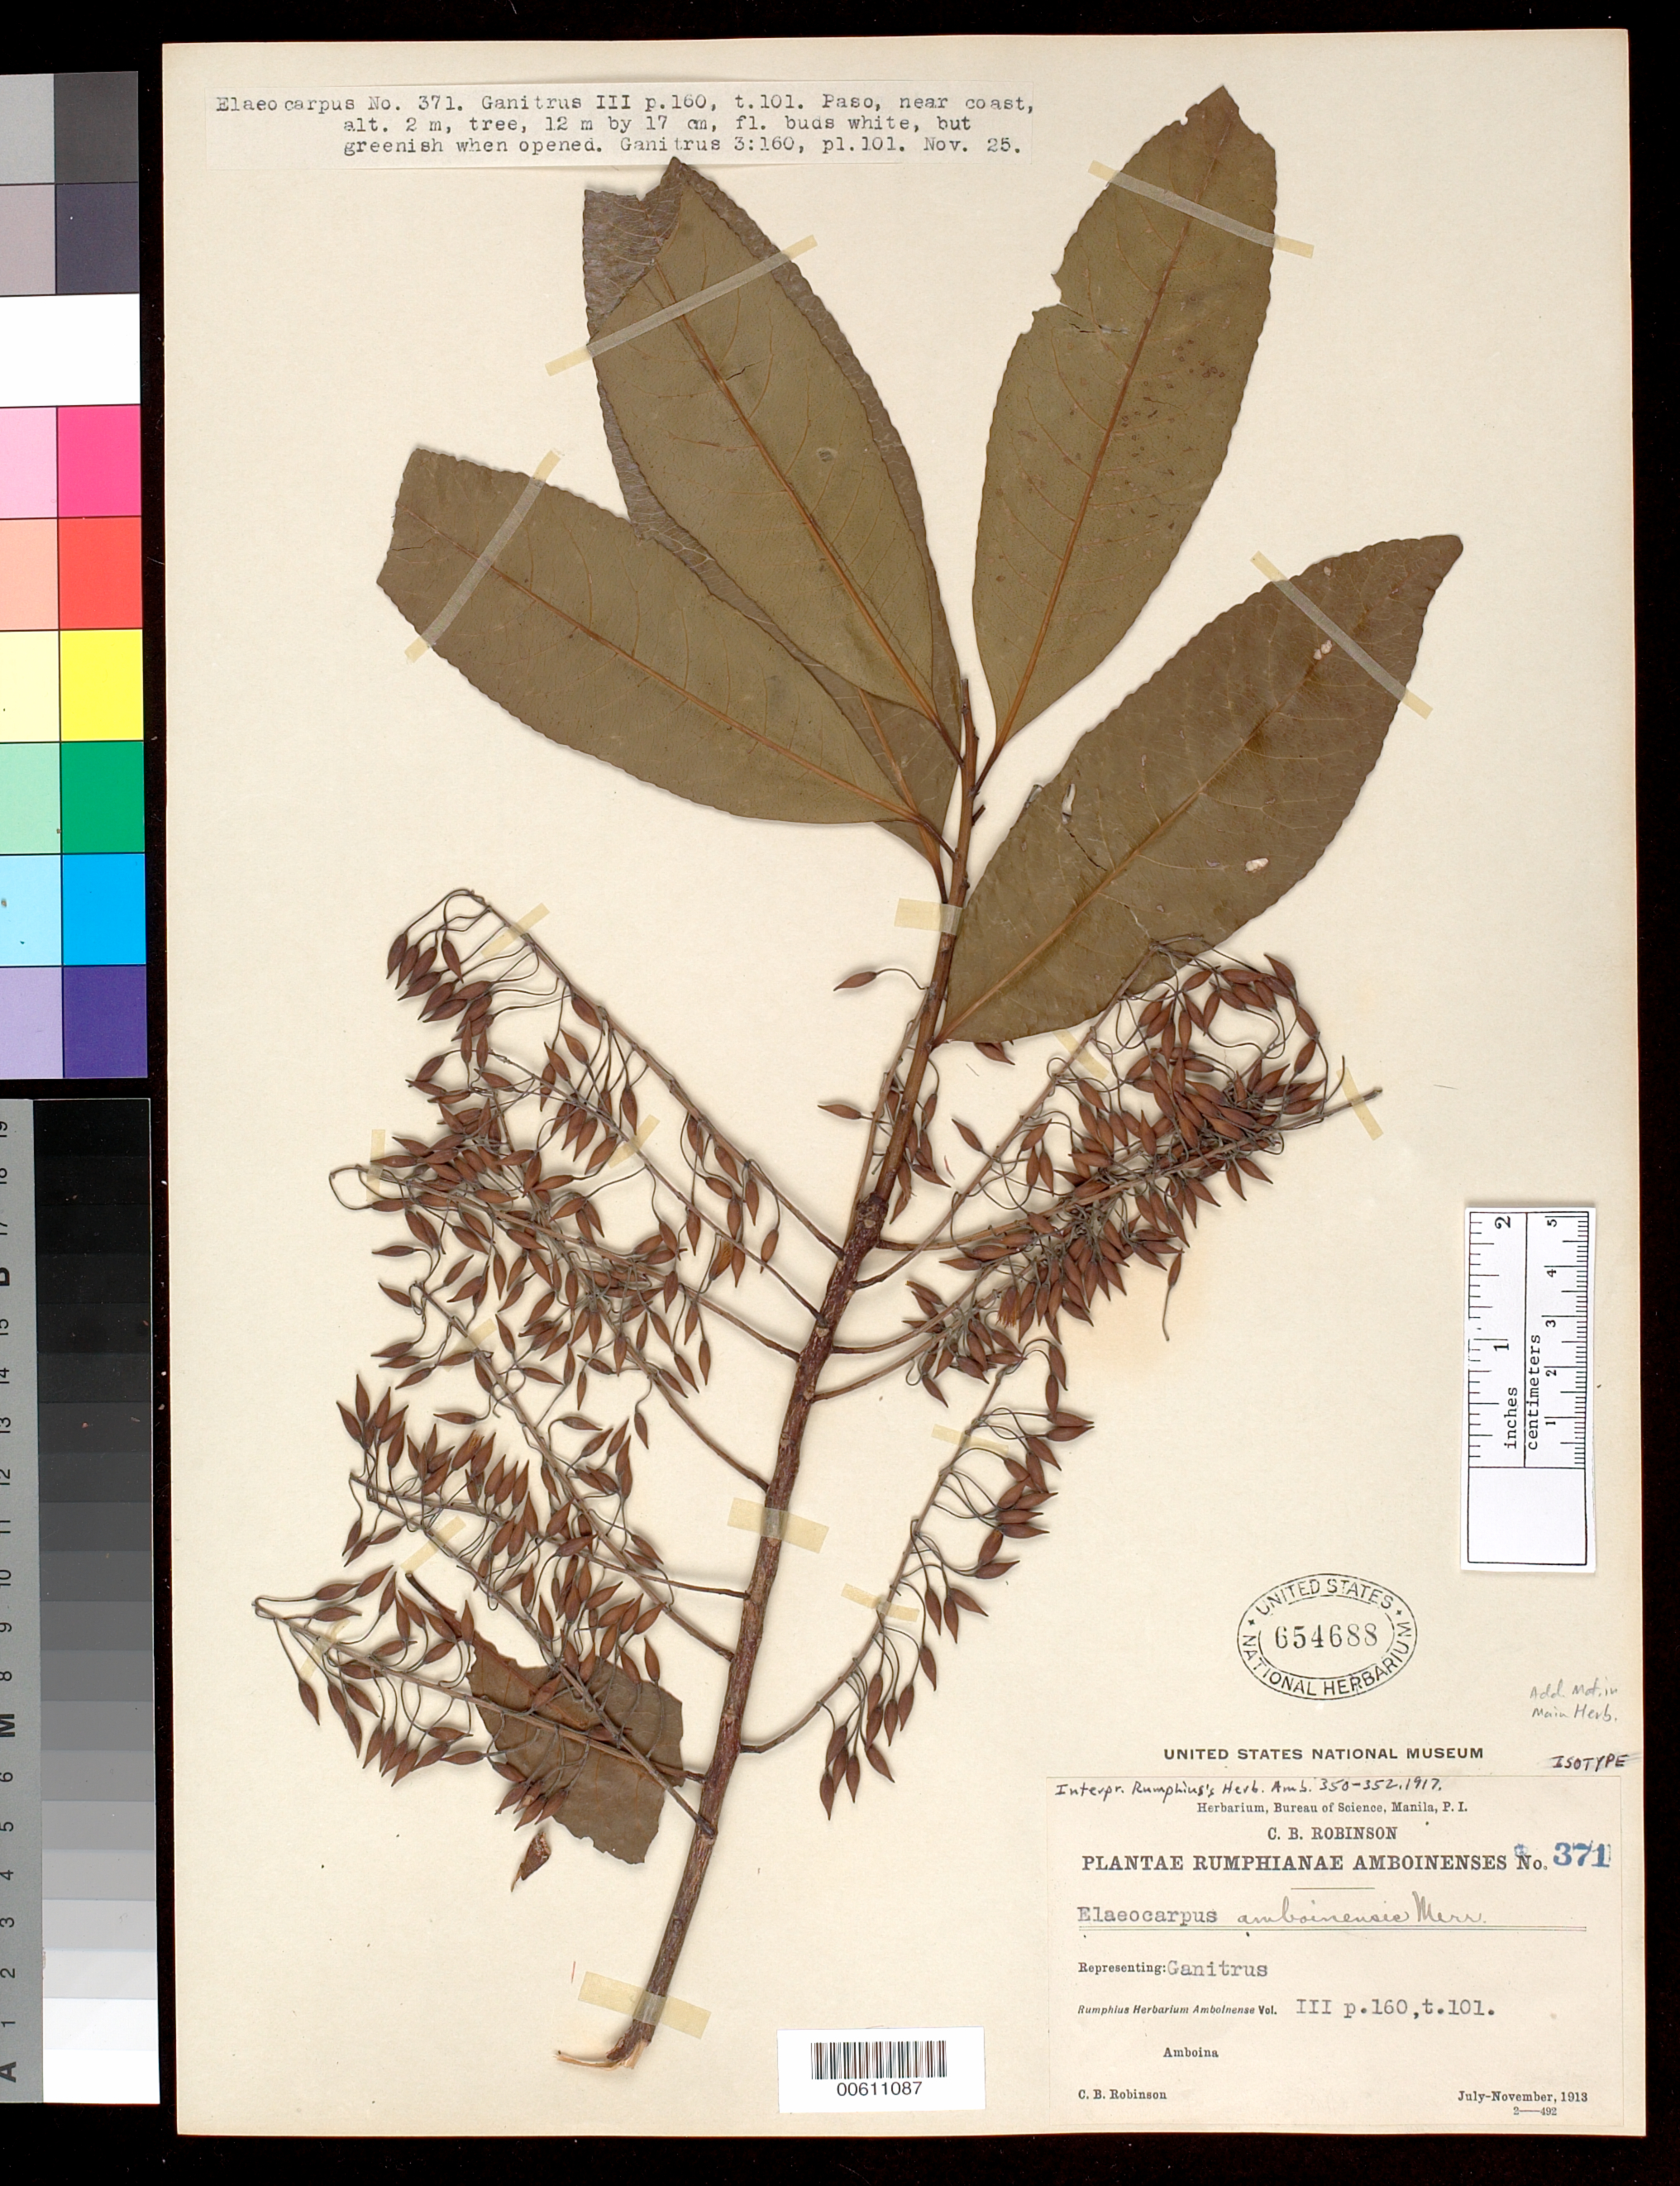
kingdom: Plantae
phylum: Tracheophyta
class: Magnoliopsida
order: Oxalidales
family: Elaeocarpaceae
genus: Elaeocarpus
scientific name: Elaeocarpus amboinensis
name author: Merr.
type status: Isotype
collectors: C. Robinson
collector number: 371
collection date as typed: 25 Nov 1913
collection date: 1913-11-25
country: Indonesia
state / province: Maluku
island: Amboina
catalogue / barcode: US 654688